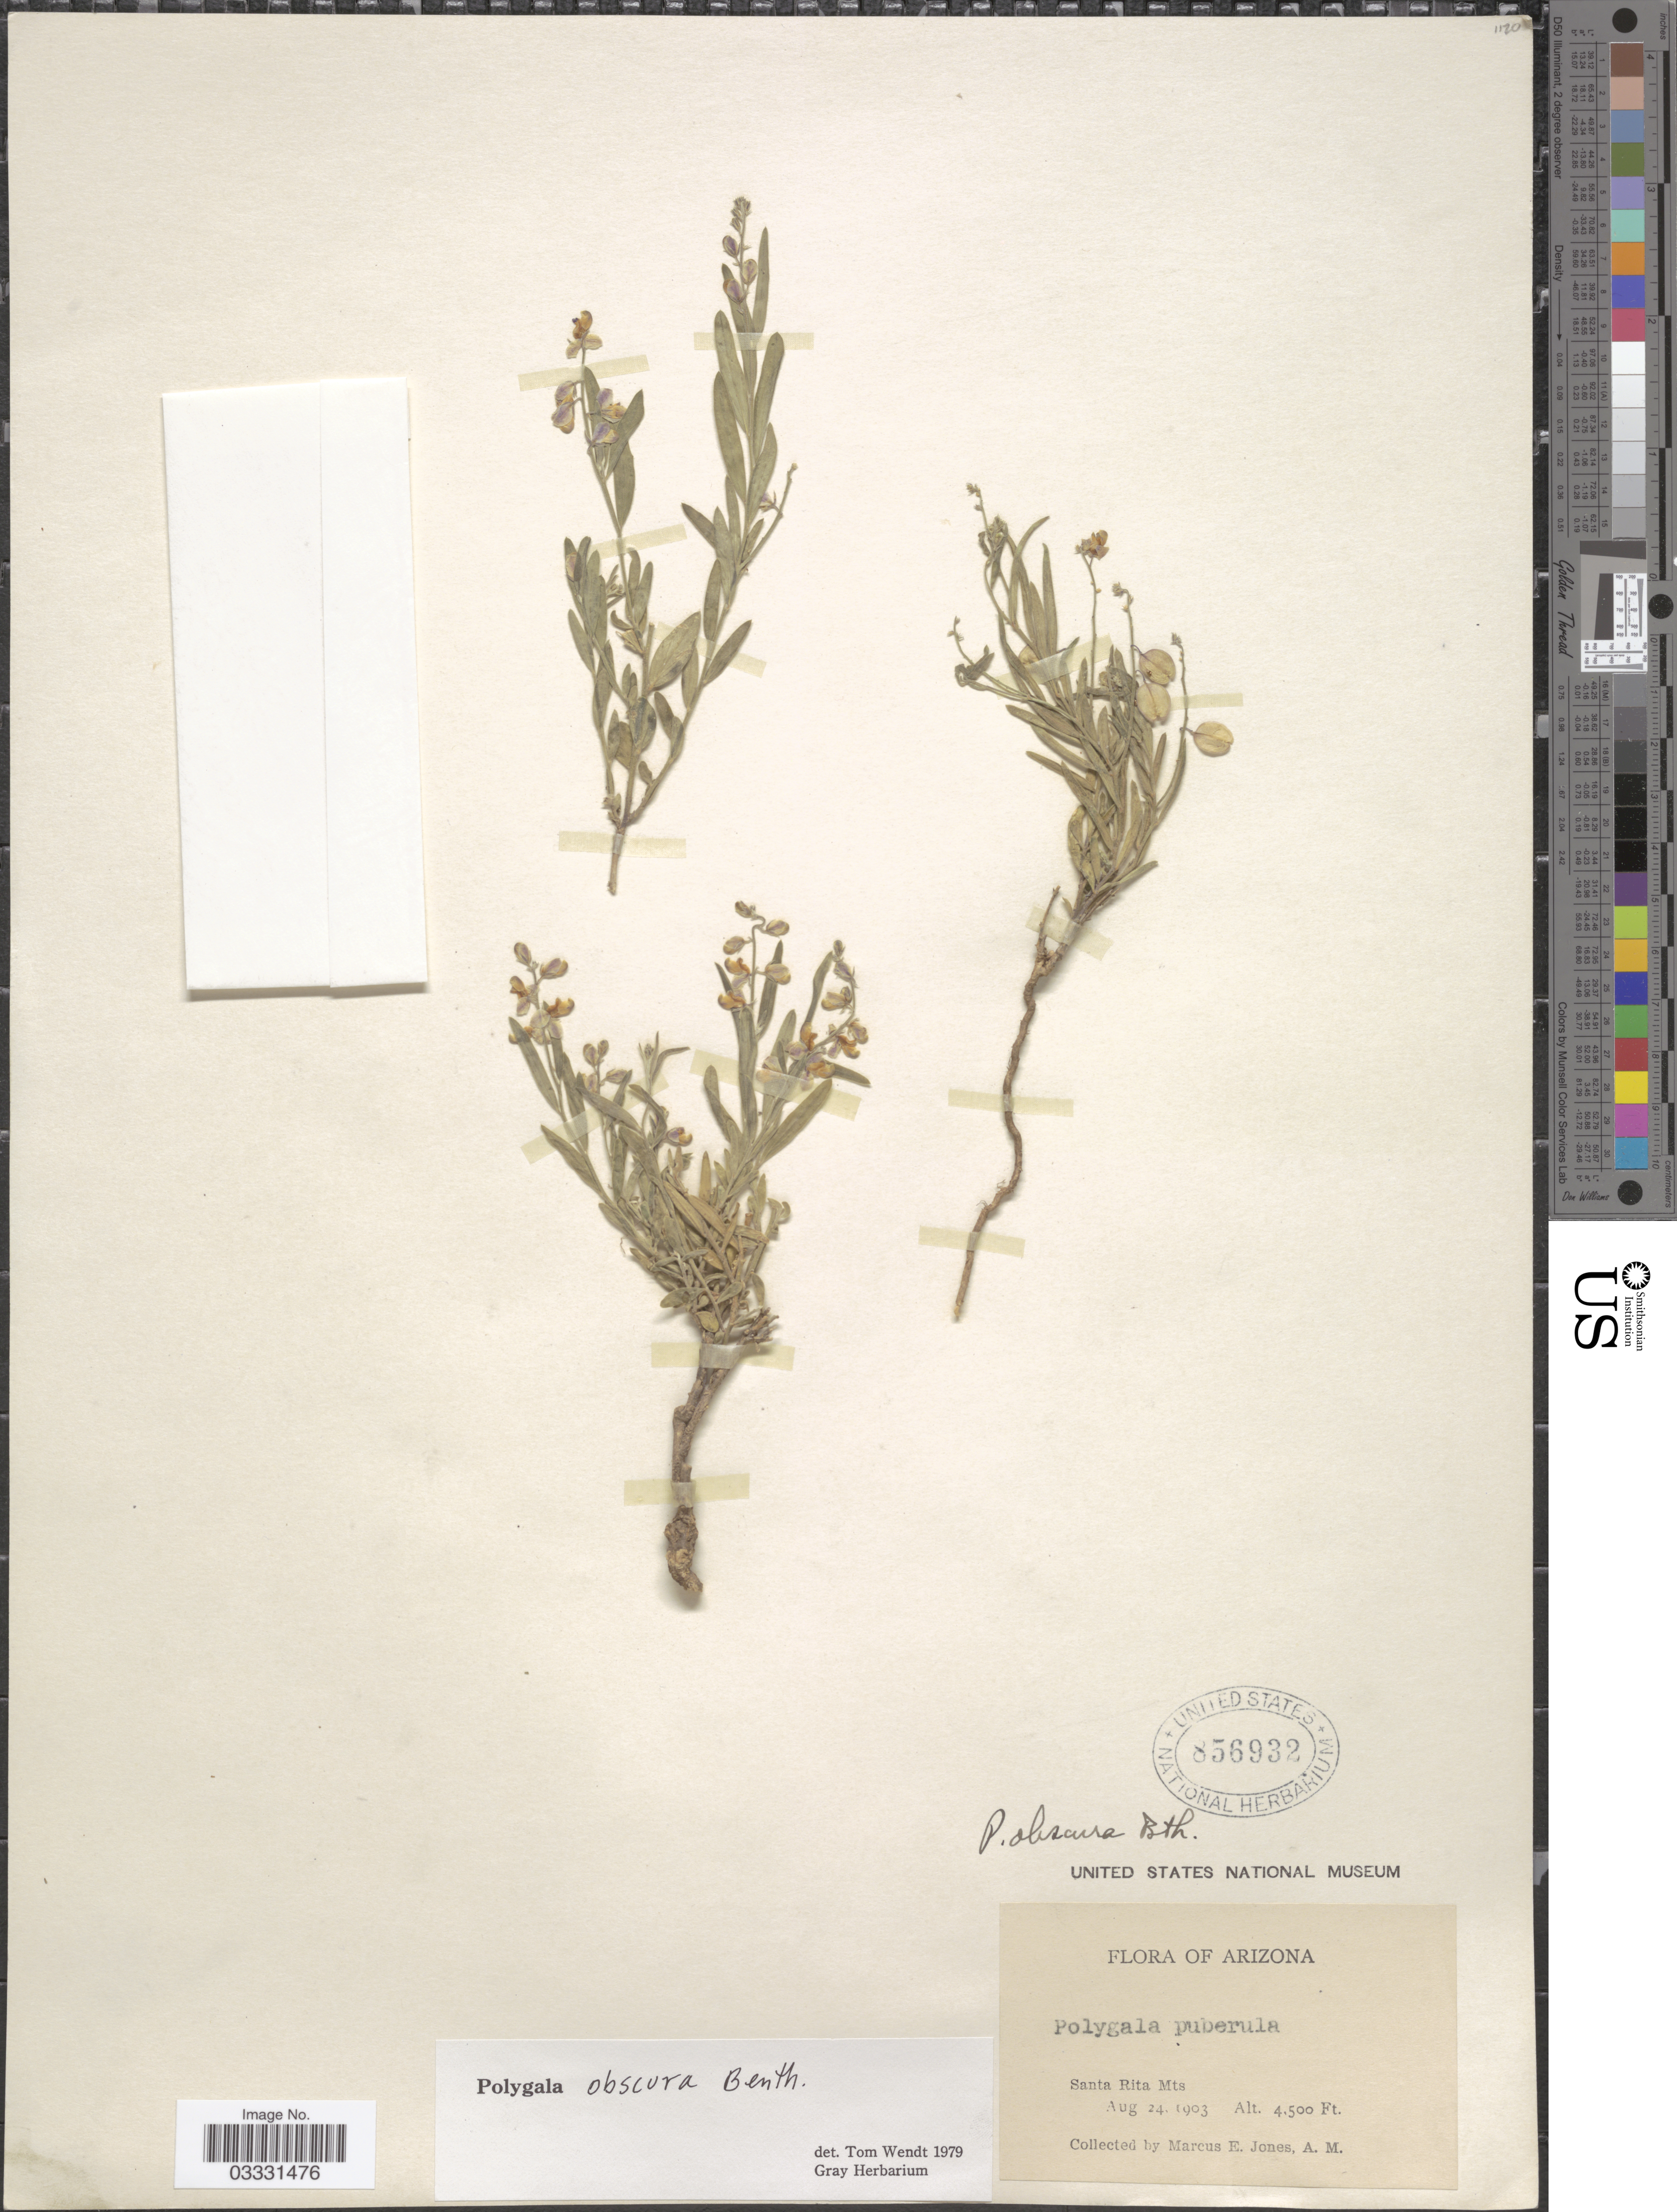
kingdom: Plantae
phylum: Tracheophyta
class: Magnoliopsida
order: Fabales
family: Polygalaceae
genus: Hebecarpa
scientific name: Hebecarpa obscura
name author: (Benth.) J.R. Abbott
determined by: Strong, Mark T., (BOT), Smithsonian Institution - National Museum of Natural History (UNITED STATES)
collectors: M. E. Jones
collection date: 1903-08-24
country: United States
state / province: Arizona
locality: Santa Rita Mts.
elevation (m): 1372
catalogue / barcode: US 856932